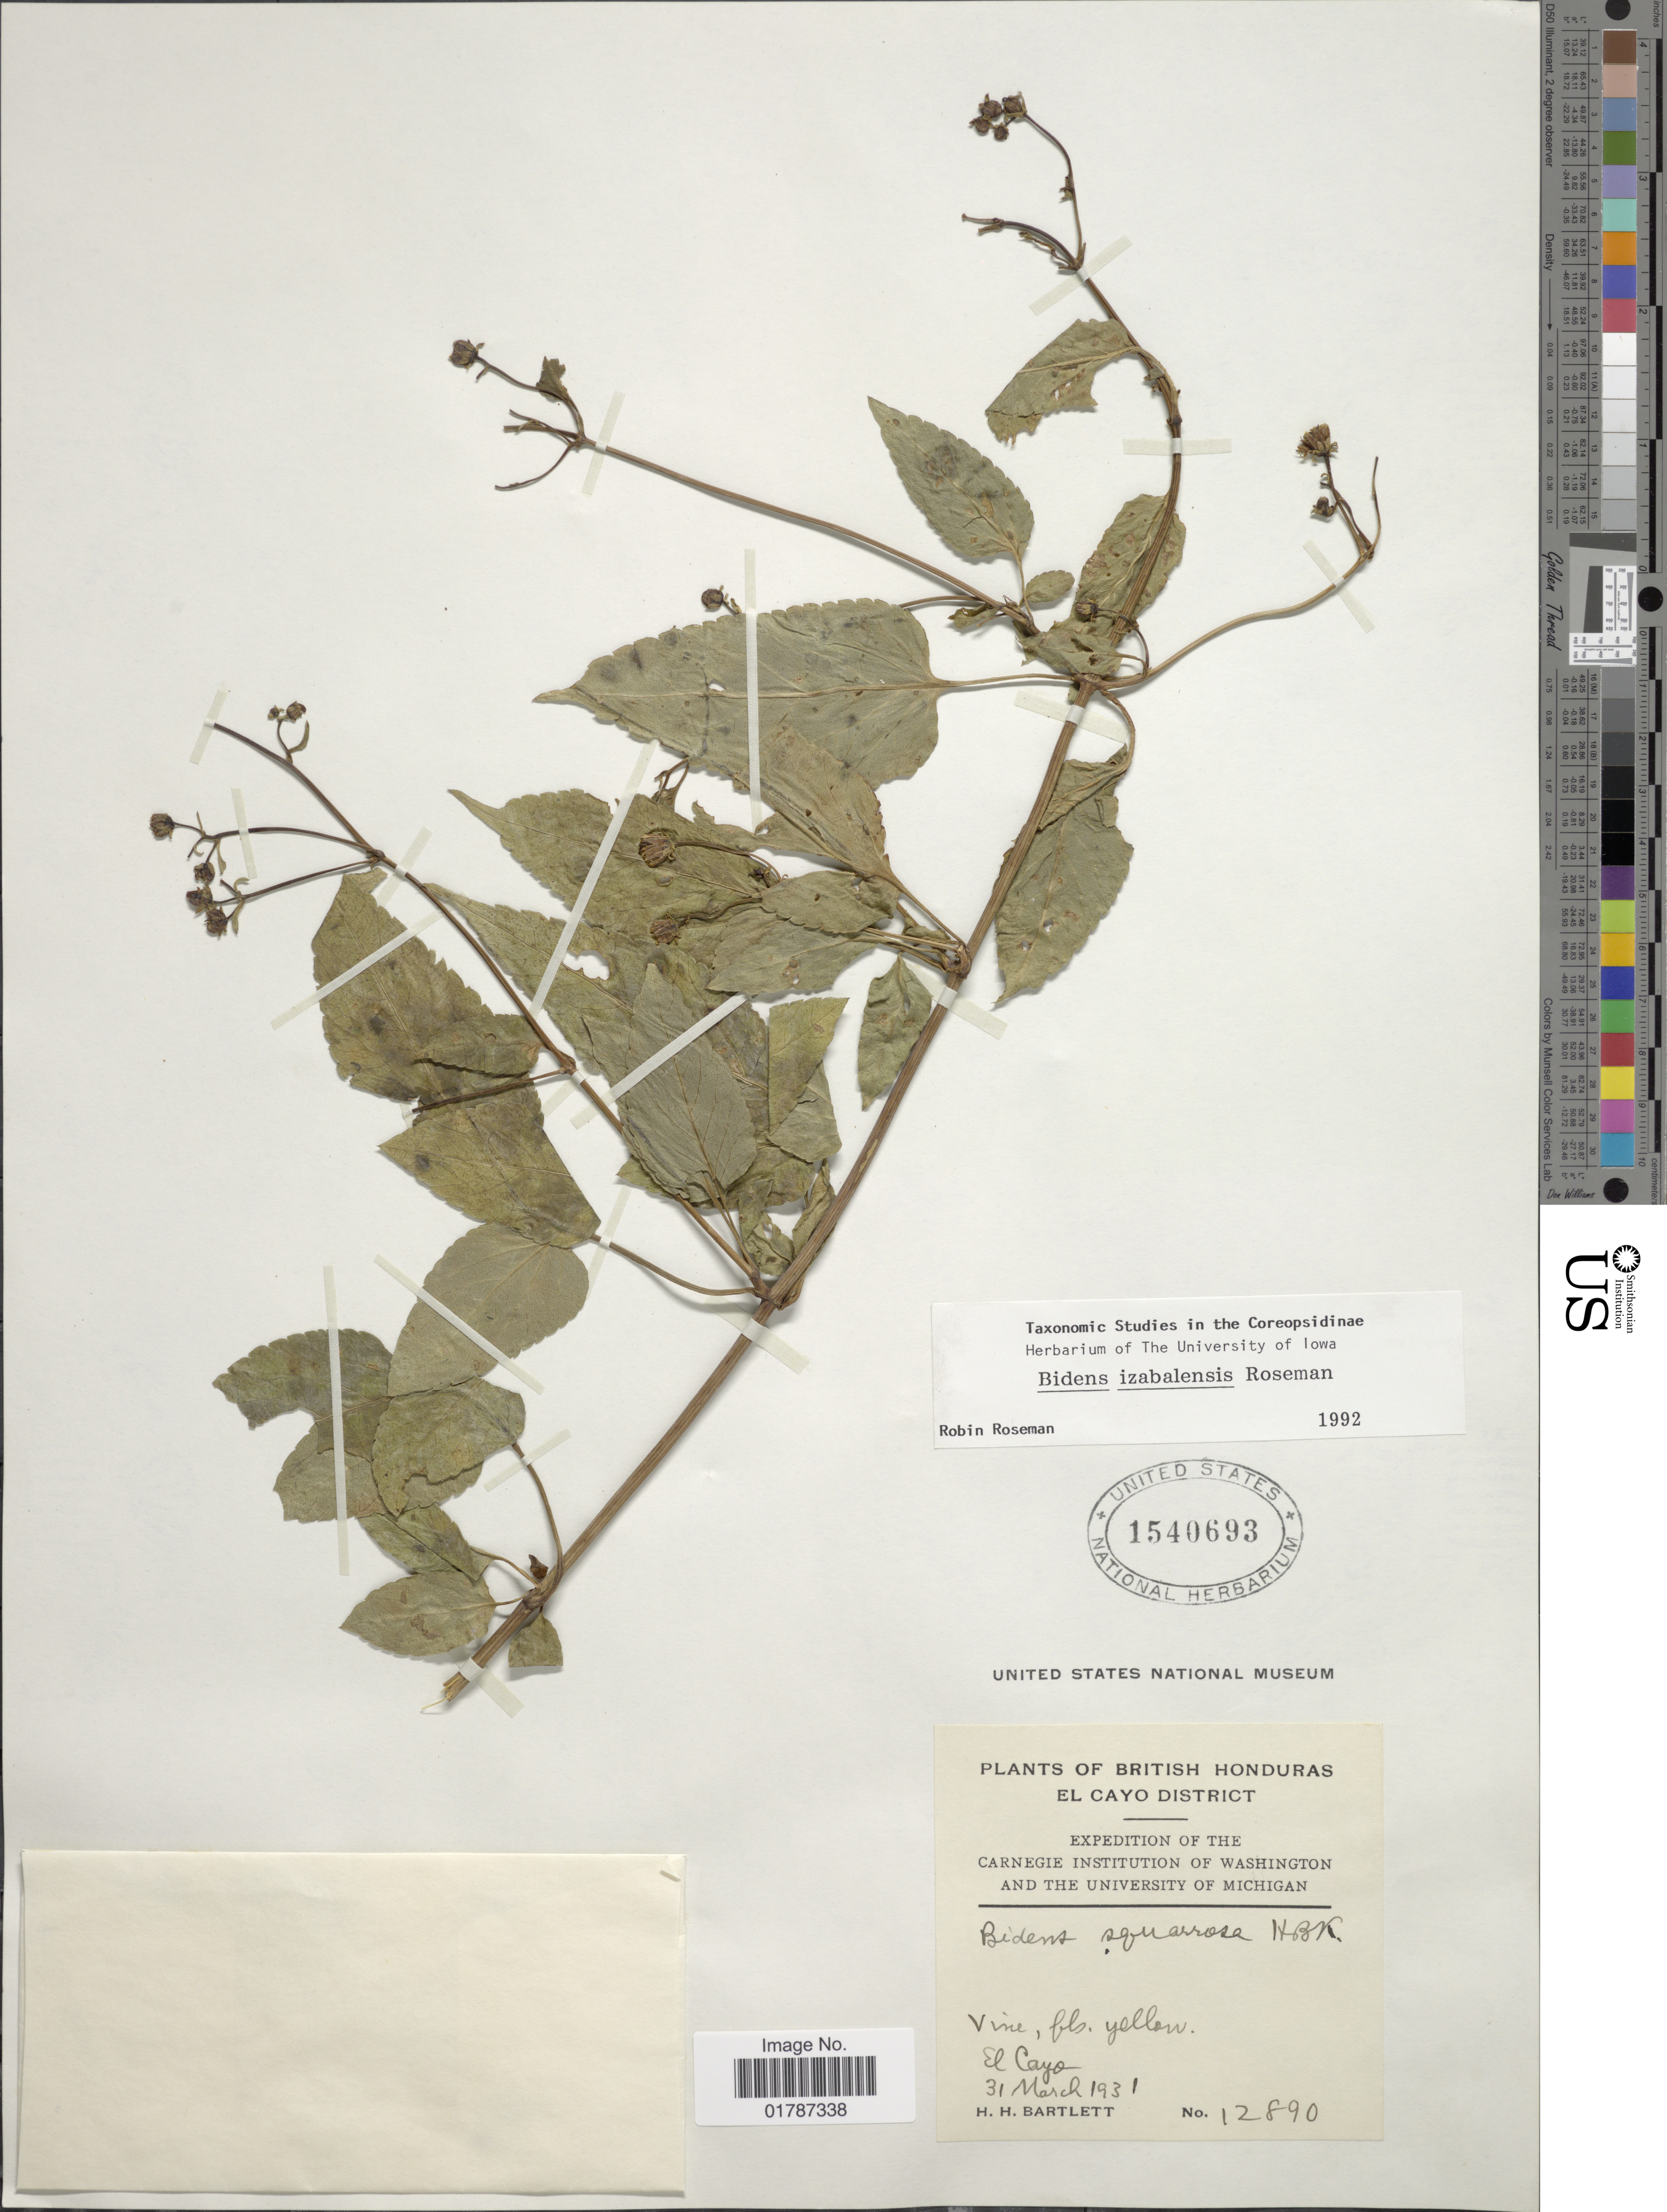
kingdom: Plantae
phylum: Tracheophyta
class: Magnoliopsida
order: Asterales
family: Asteraceae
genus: Bidens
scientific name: Bidens izabalensis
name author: Roseman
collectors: H. H. Bartlett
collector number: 12890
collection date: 1931-03-31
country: Belize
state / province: Cayo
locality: British Honduras, El Cayo District, El Cayo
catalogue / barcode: US 1540693